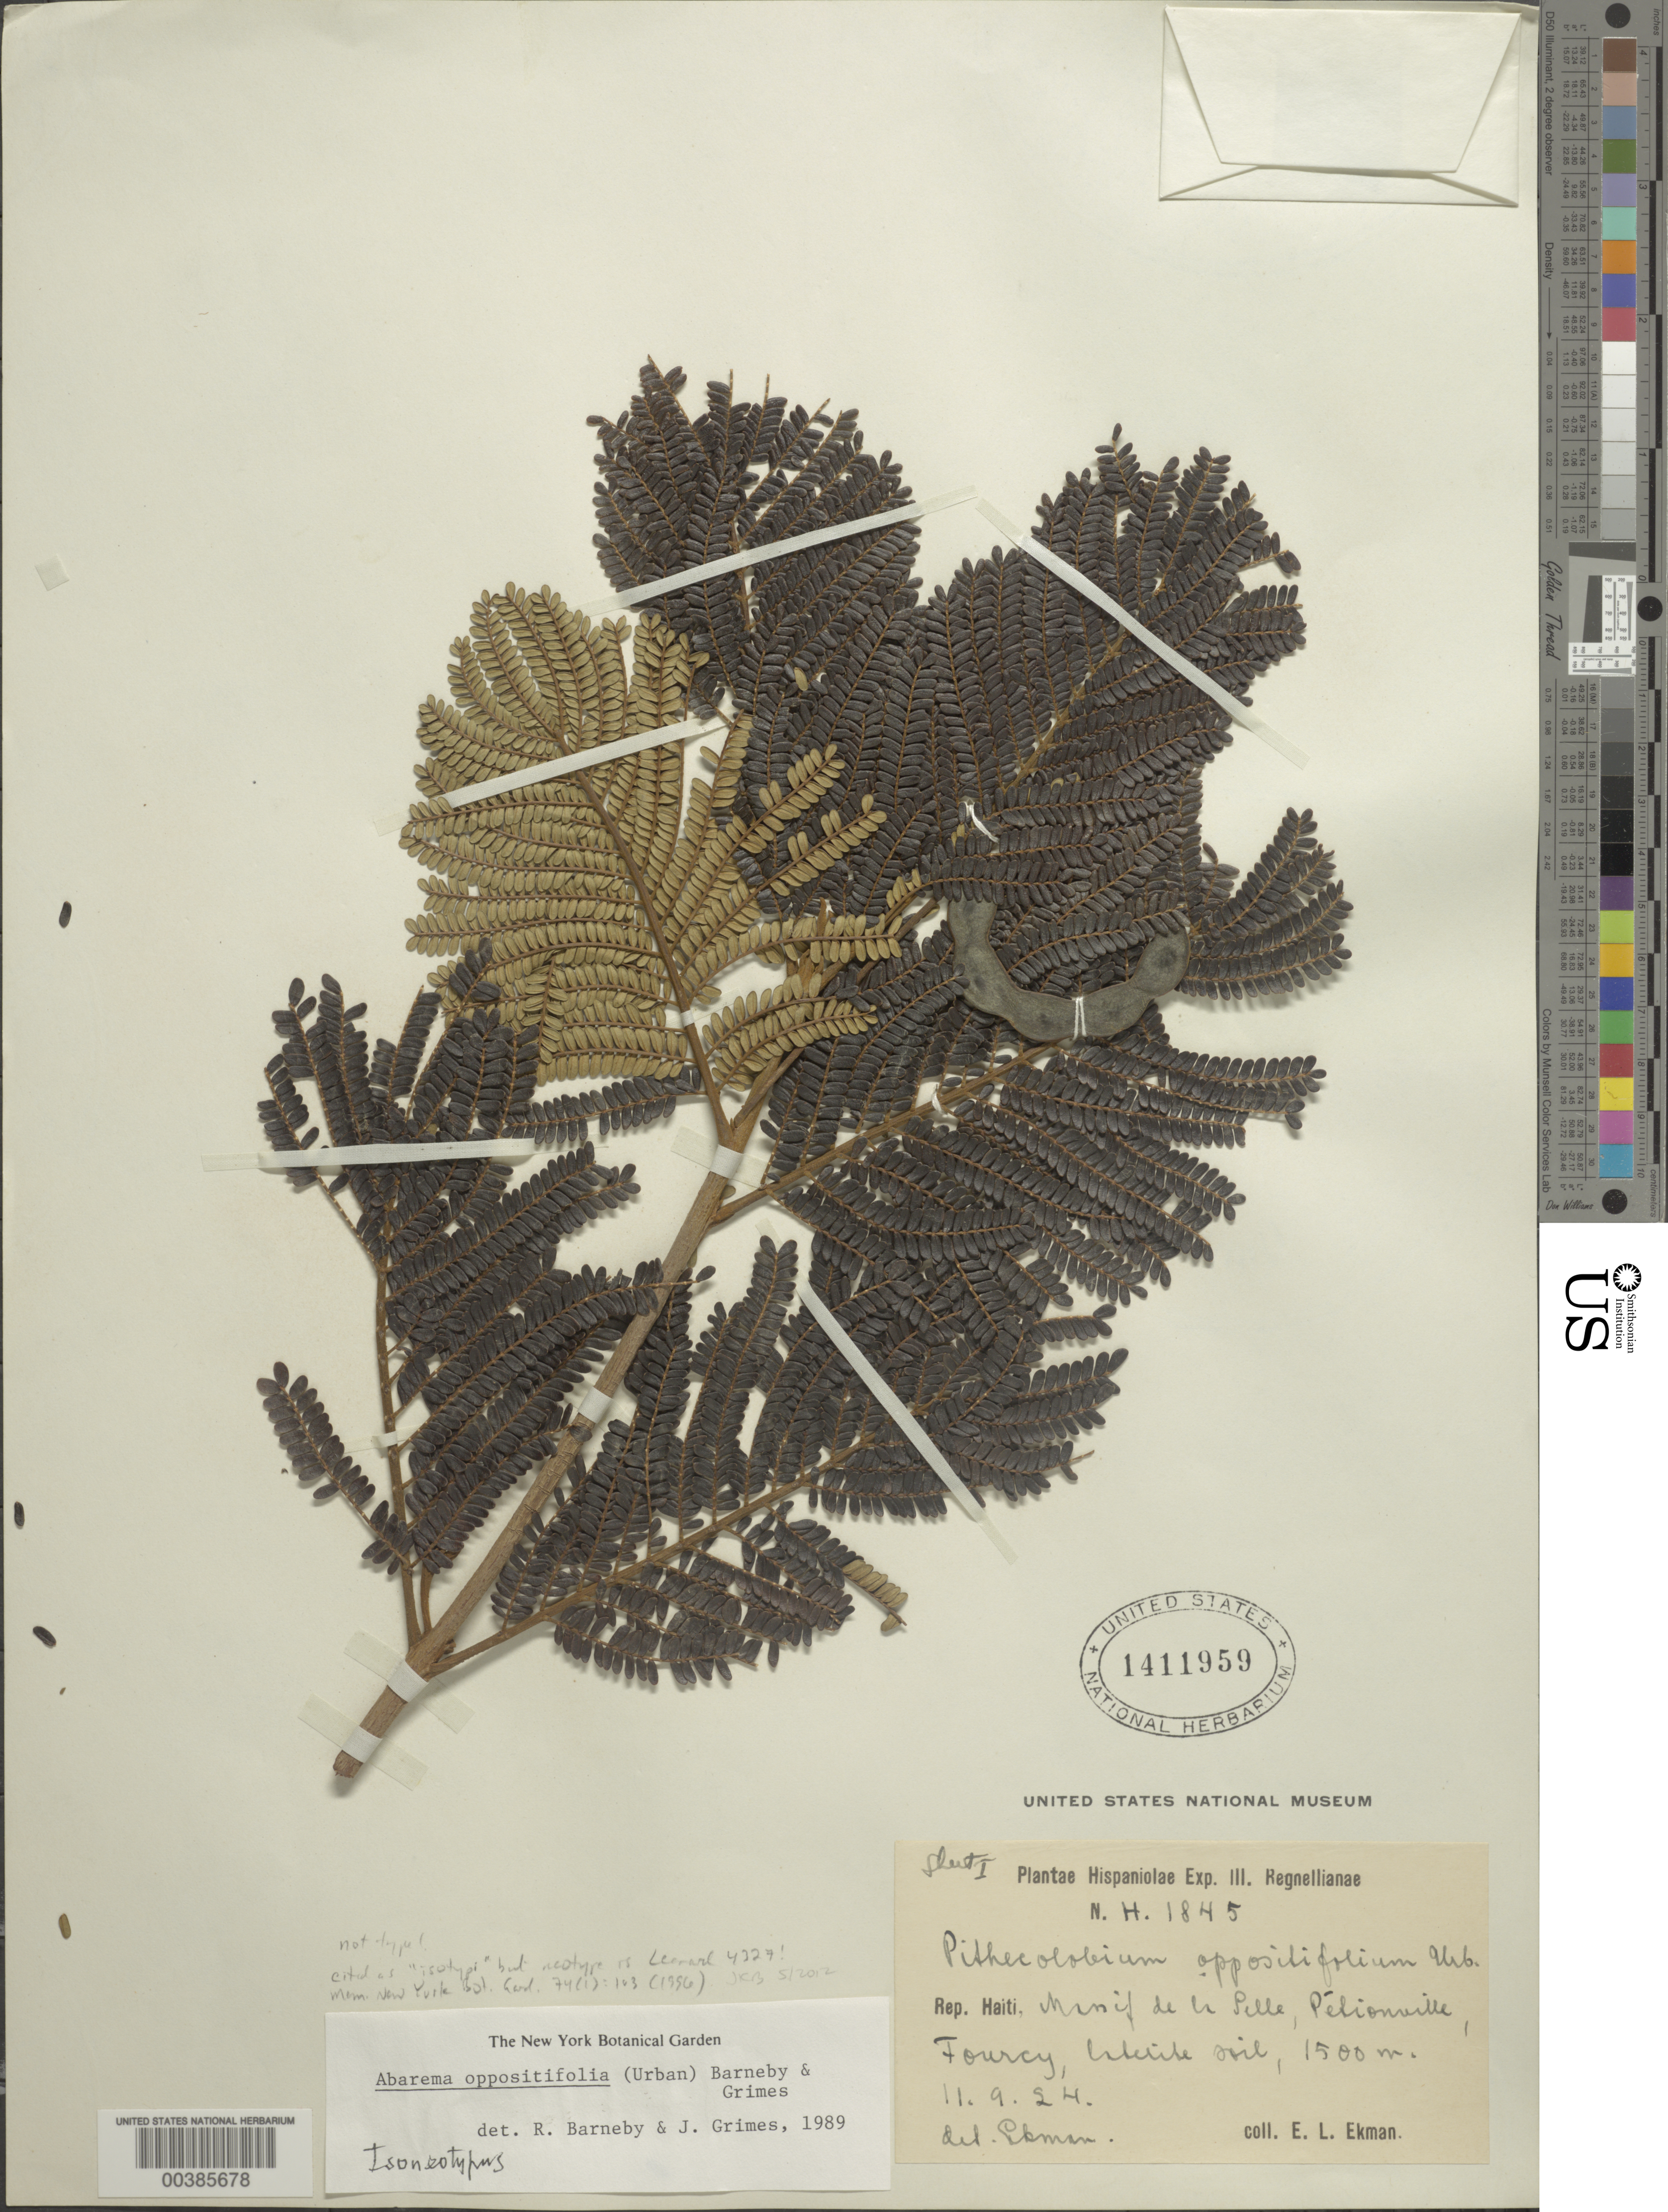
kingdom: Plantae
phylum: Tracheophyta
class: Magnoliopsida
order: Fabales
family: Fabaceae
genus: Jupunba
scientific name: Jupunba oppositifolia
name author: (Urb.) Britton & Rose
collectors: E. L. Ekman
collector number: H 1845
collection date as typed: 11 Sep 1945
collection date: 1945-09-11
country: Haiti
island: Hispaniola Island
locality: Massif de La Pelle, Pelionville, Fourcy.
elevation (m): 1500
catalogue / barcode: US 1411959